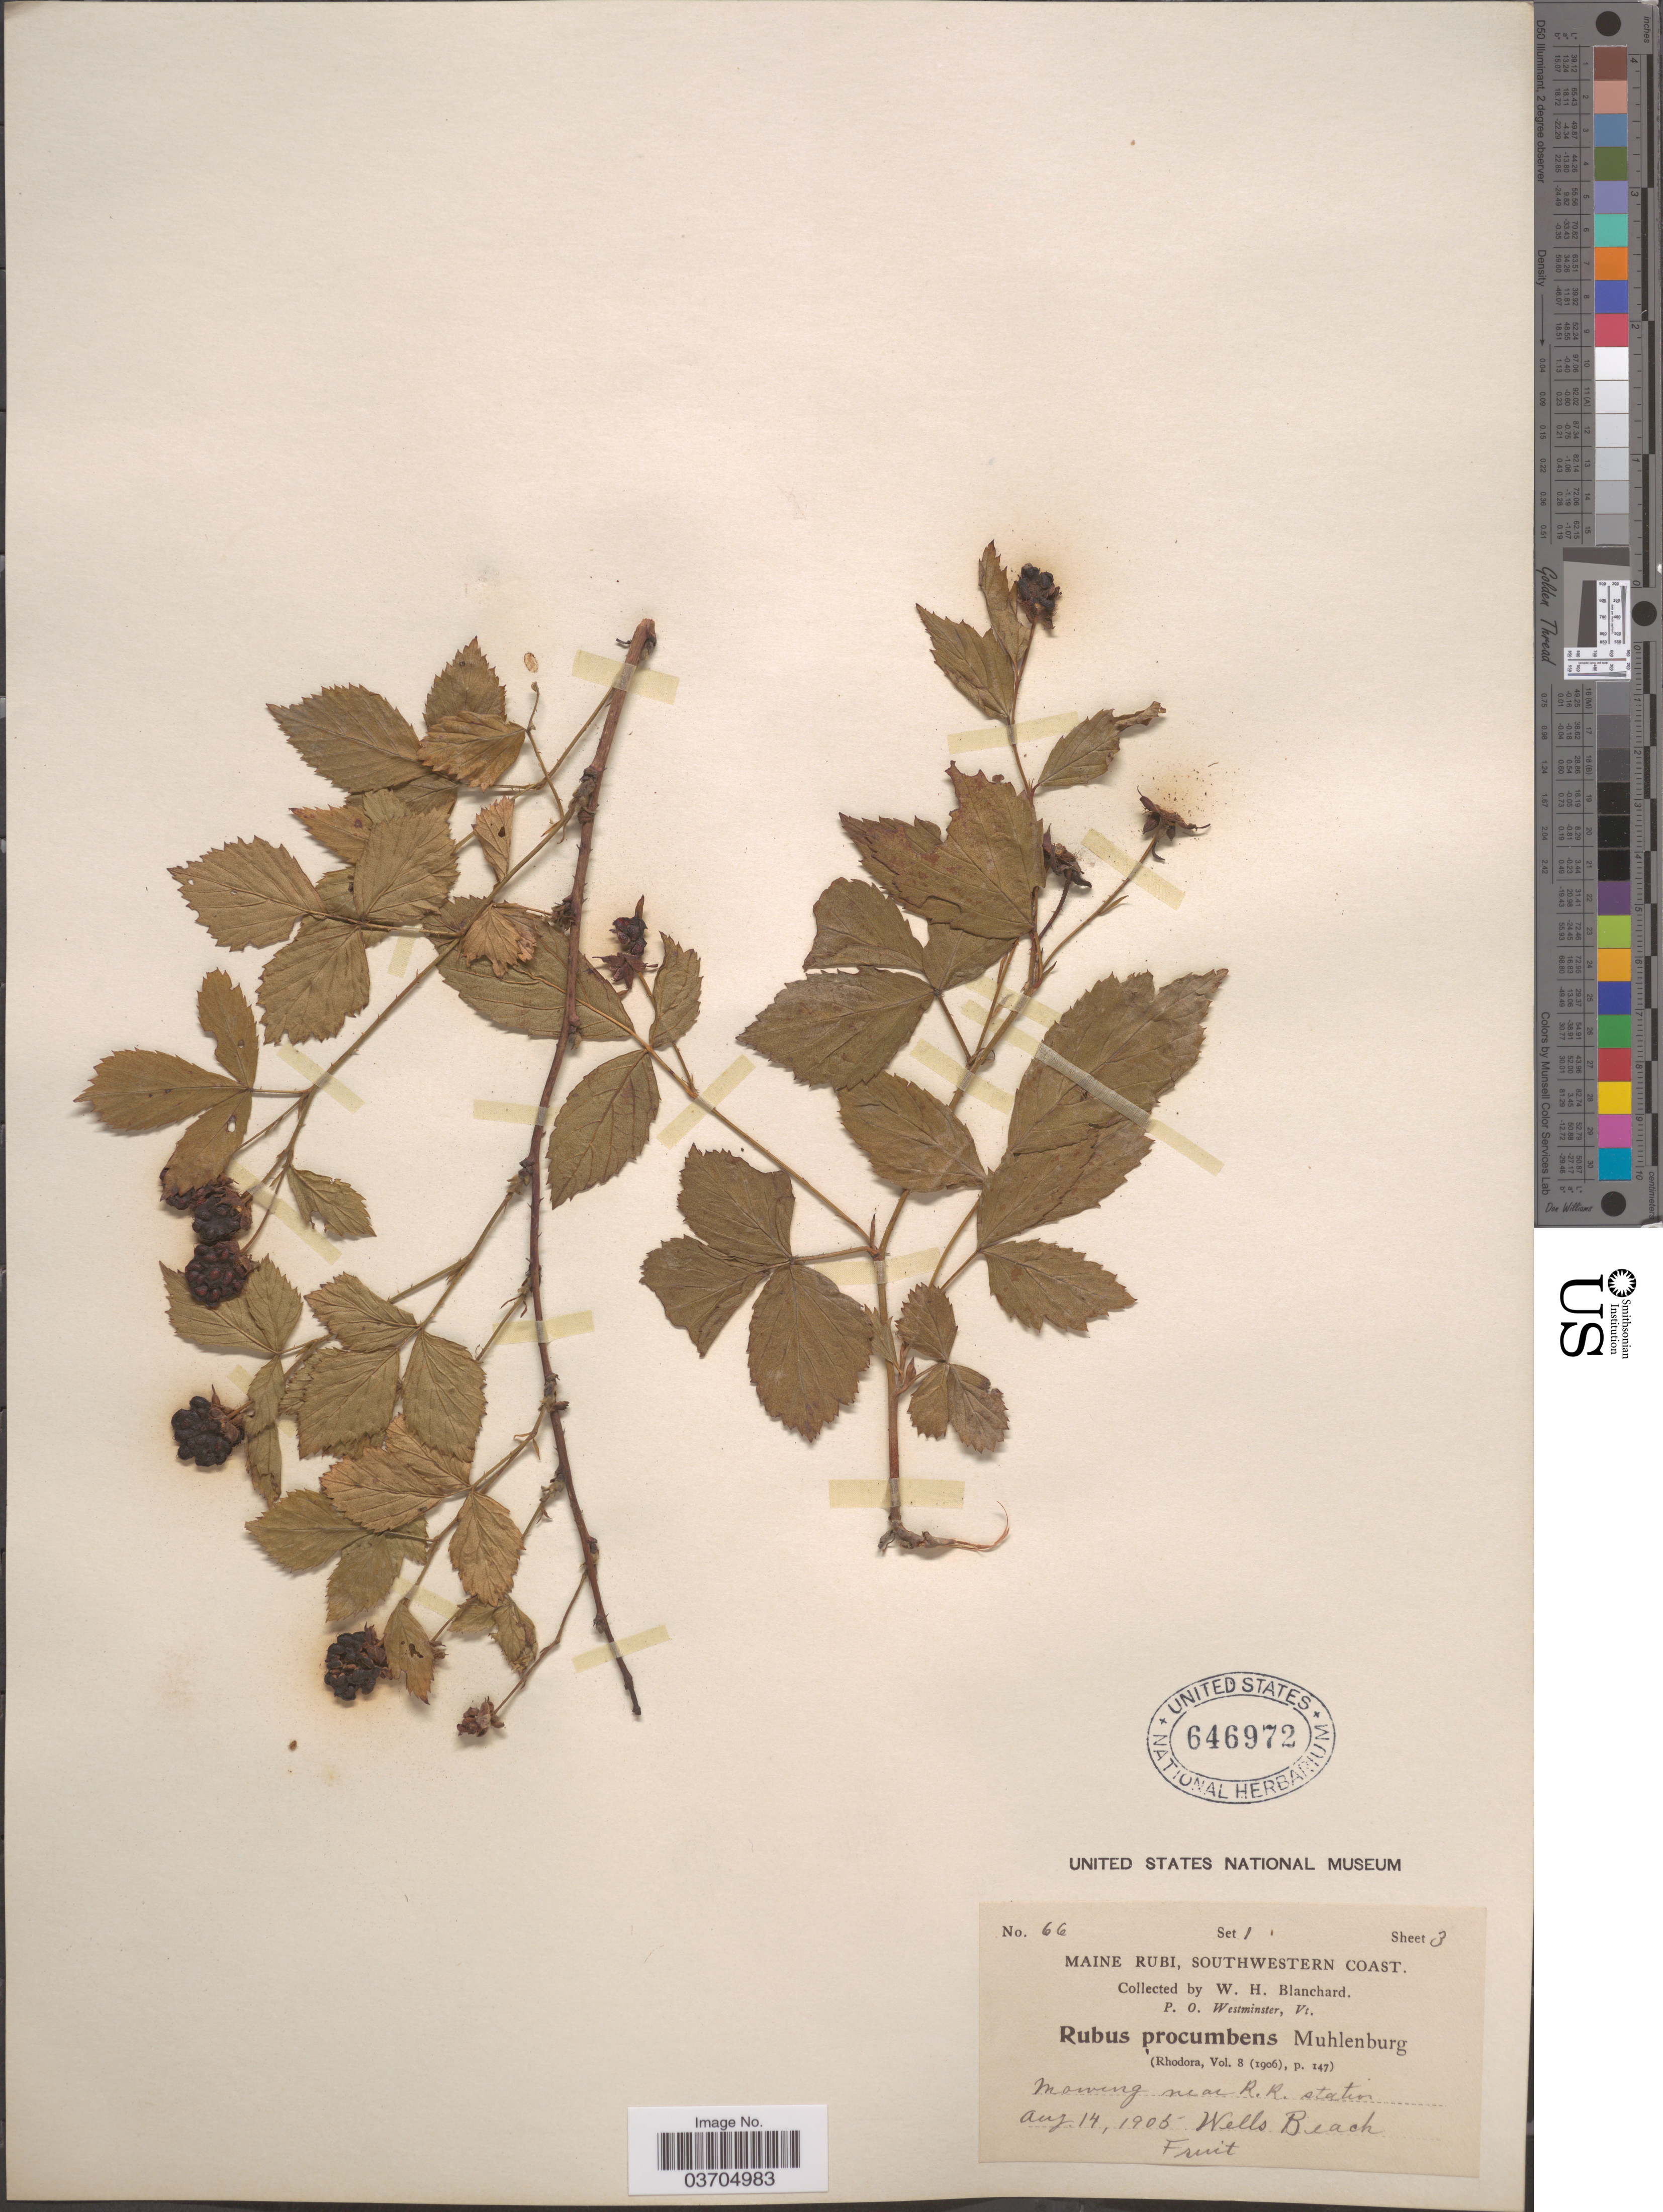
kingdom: Plantae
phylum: Tracheophyta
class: Magnoliopsida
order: Rosales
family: Rosaceae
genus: Rubus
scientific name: Rubus procumbens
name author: Muhl.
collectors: W. H. Blanchard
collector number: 66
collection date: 1905-08-14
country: United States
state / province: Maine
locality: Southwestern Coast. Mowing near R.R. station. Wells Beach.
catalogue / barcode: US 646972